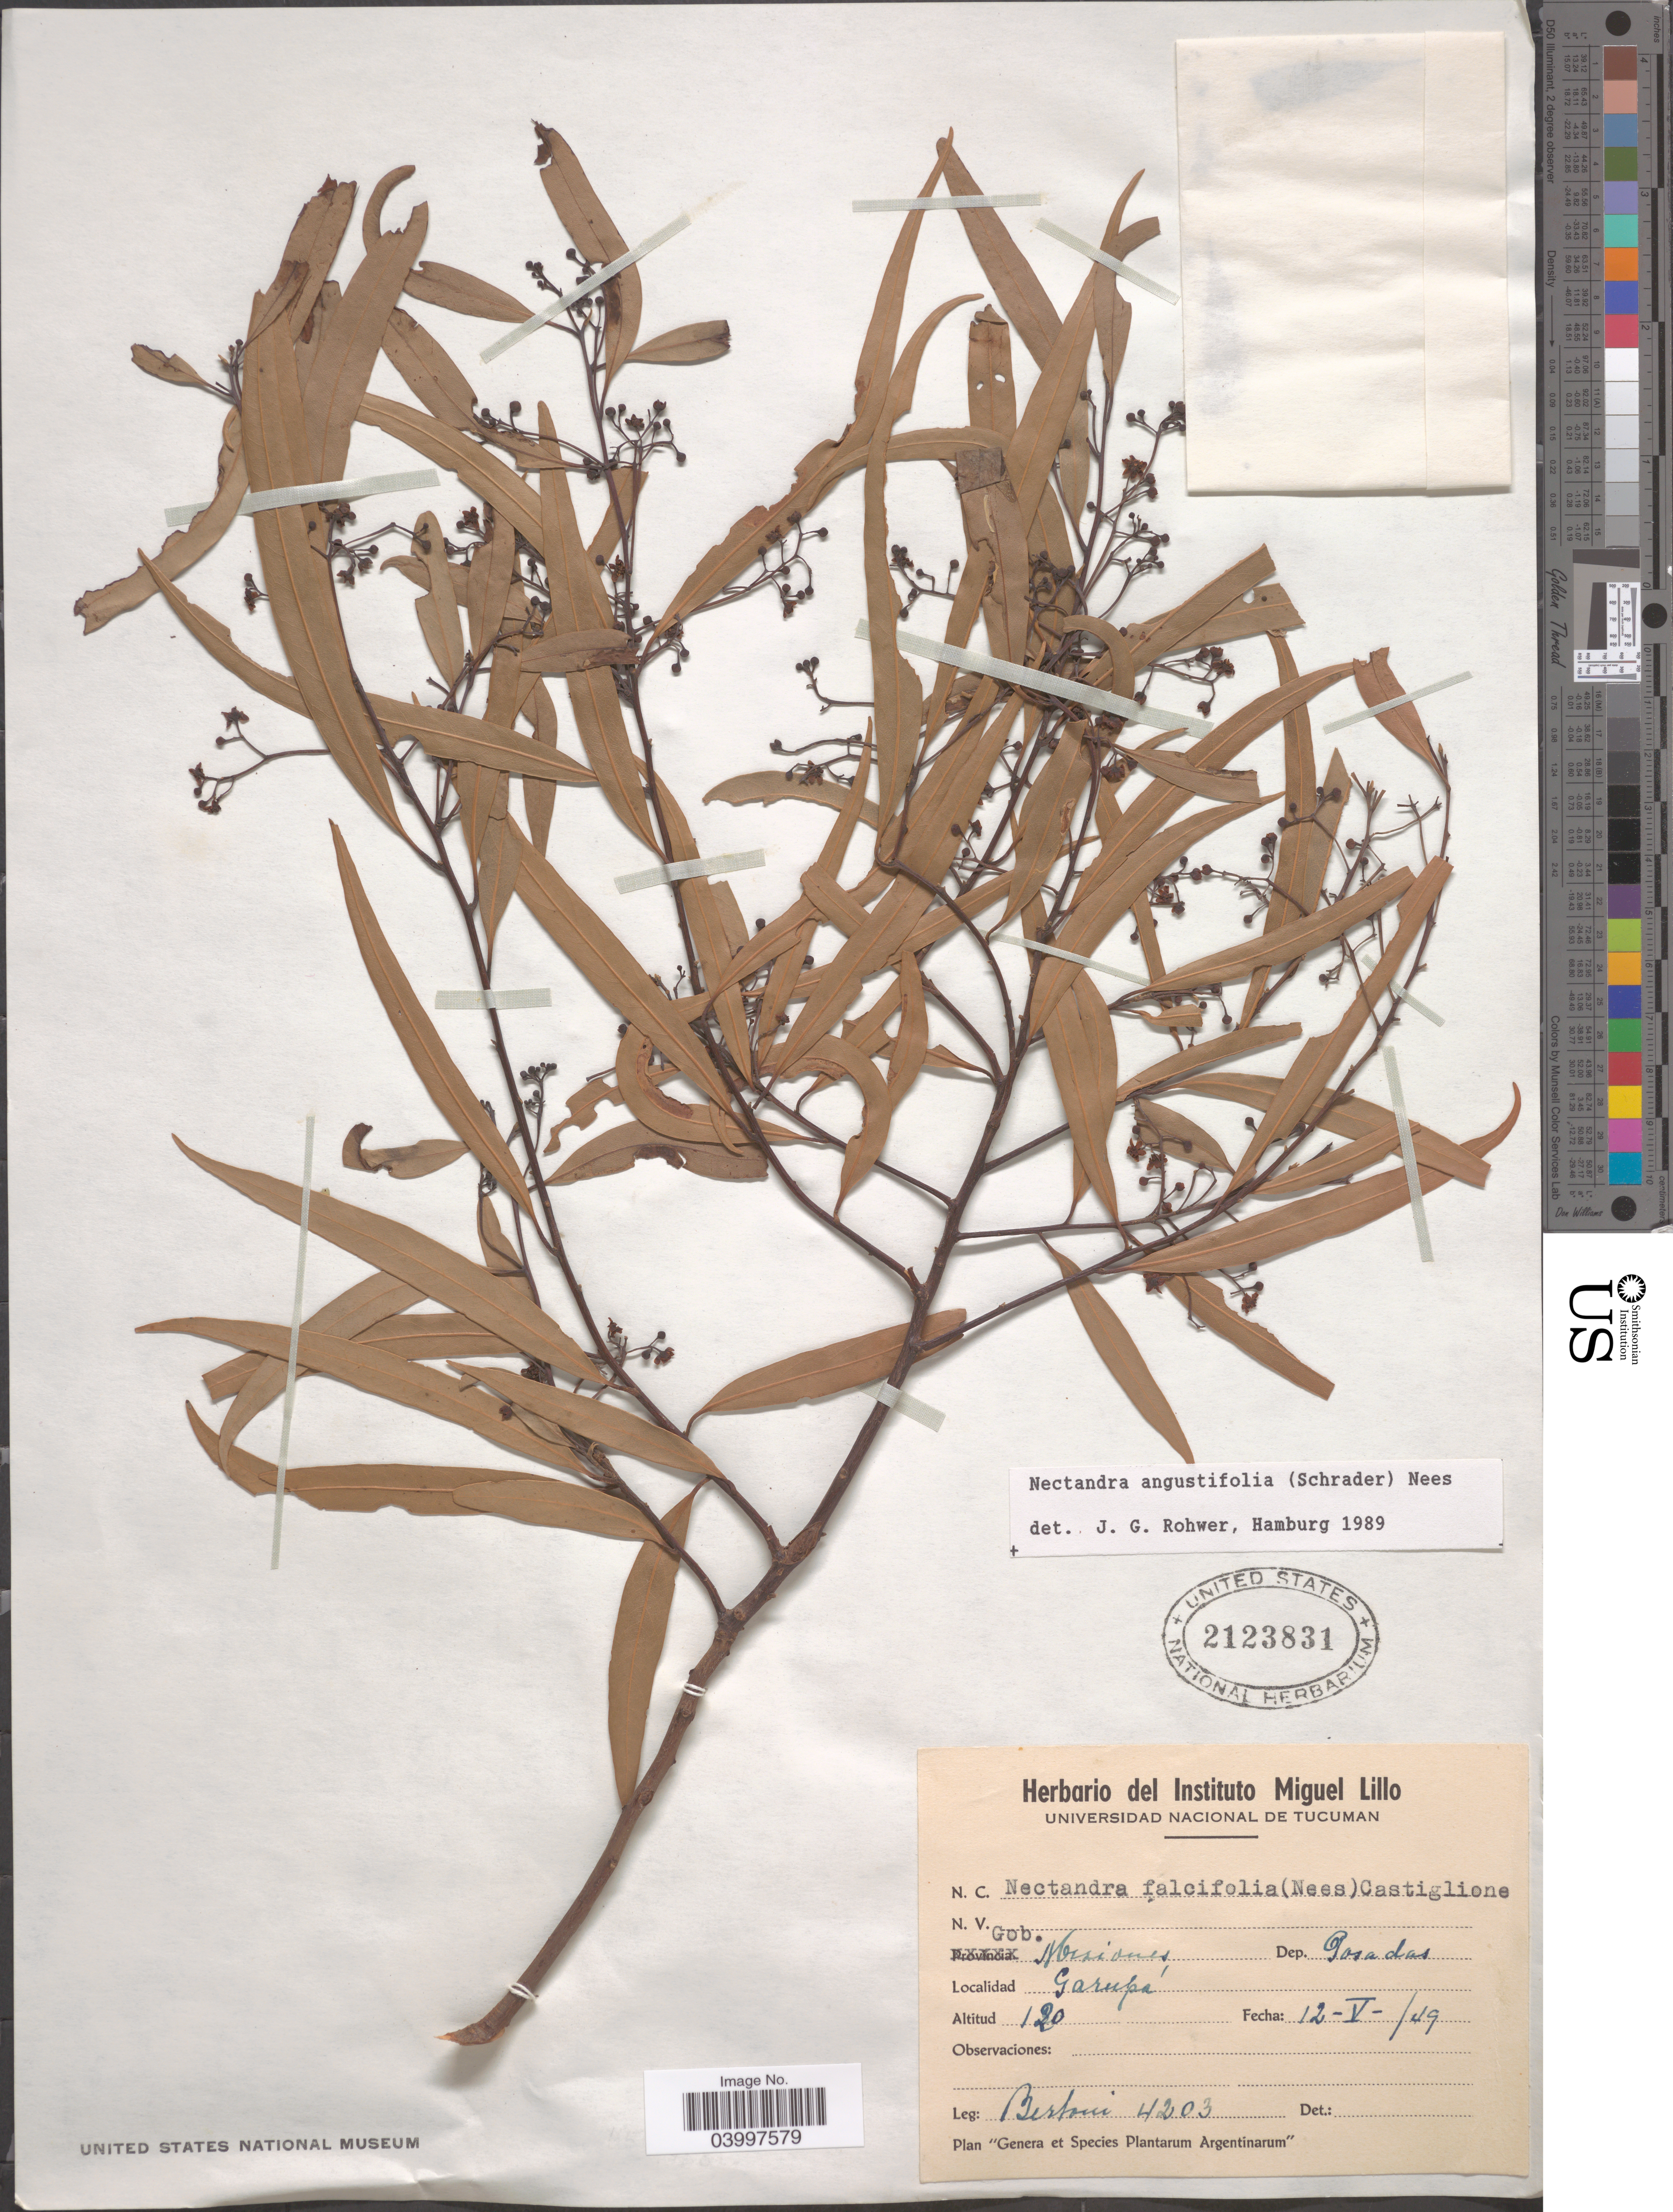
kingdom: Plantae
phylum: Tracheophyta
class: Magnoliopsida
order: Laurales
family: Lauraceae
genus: Nectandra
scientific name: Nectandra angustifolia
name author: (Schrad.) Nees & Mart.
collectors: -- Bertoni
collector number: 4203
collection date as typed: Transcribed d/m/y: 12/5/49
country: Argentina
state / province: Misiones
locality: Gob. Misiones. Dep. Posadas. Garupá.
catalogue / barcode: US 2123831